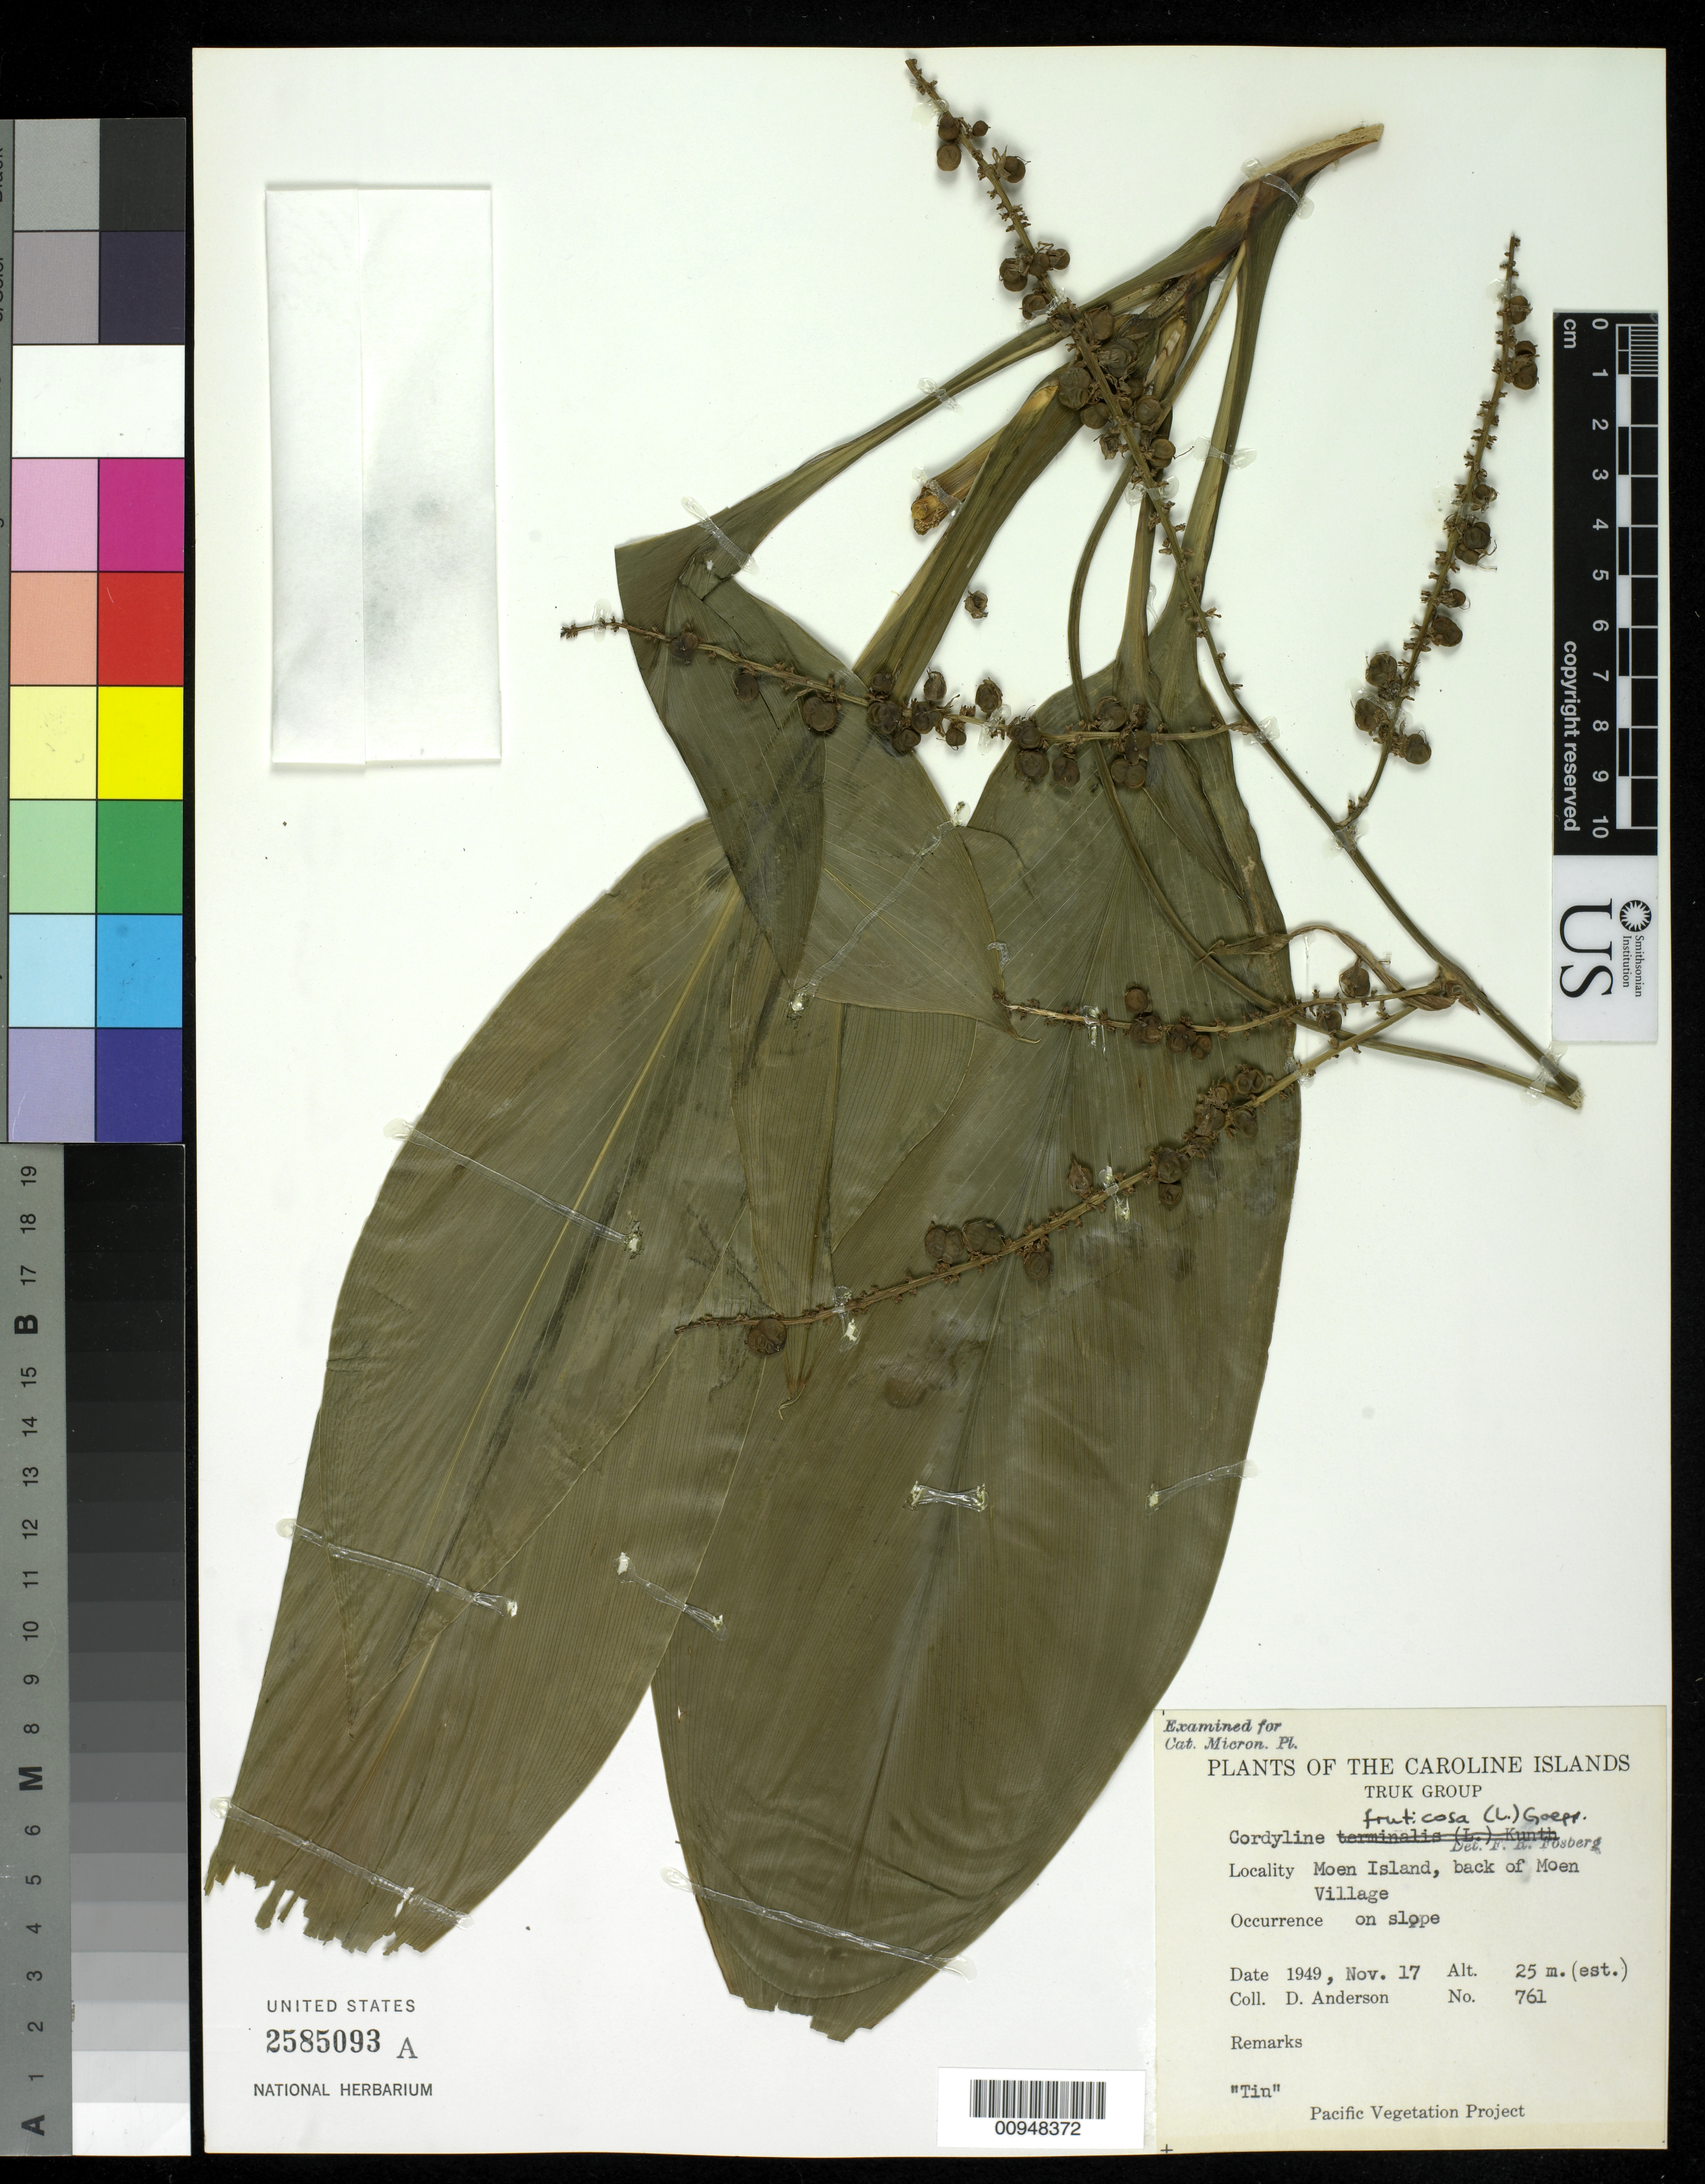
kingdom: Plantae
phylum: Tracheophyta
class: Liliopsida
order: Asparagales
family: Asparagaceae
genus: Cordyline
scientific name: Cordyline fruticosa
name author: (L.) A. Chev.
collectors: D. Anderson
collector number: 761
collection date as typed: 17 Nov 1949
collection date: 1949-11-17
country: Micronesia, Federated States of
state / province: Truk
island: Moen [Wono]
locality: Back of Moen village.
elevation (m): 25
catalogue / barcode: US 2585093